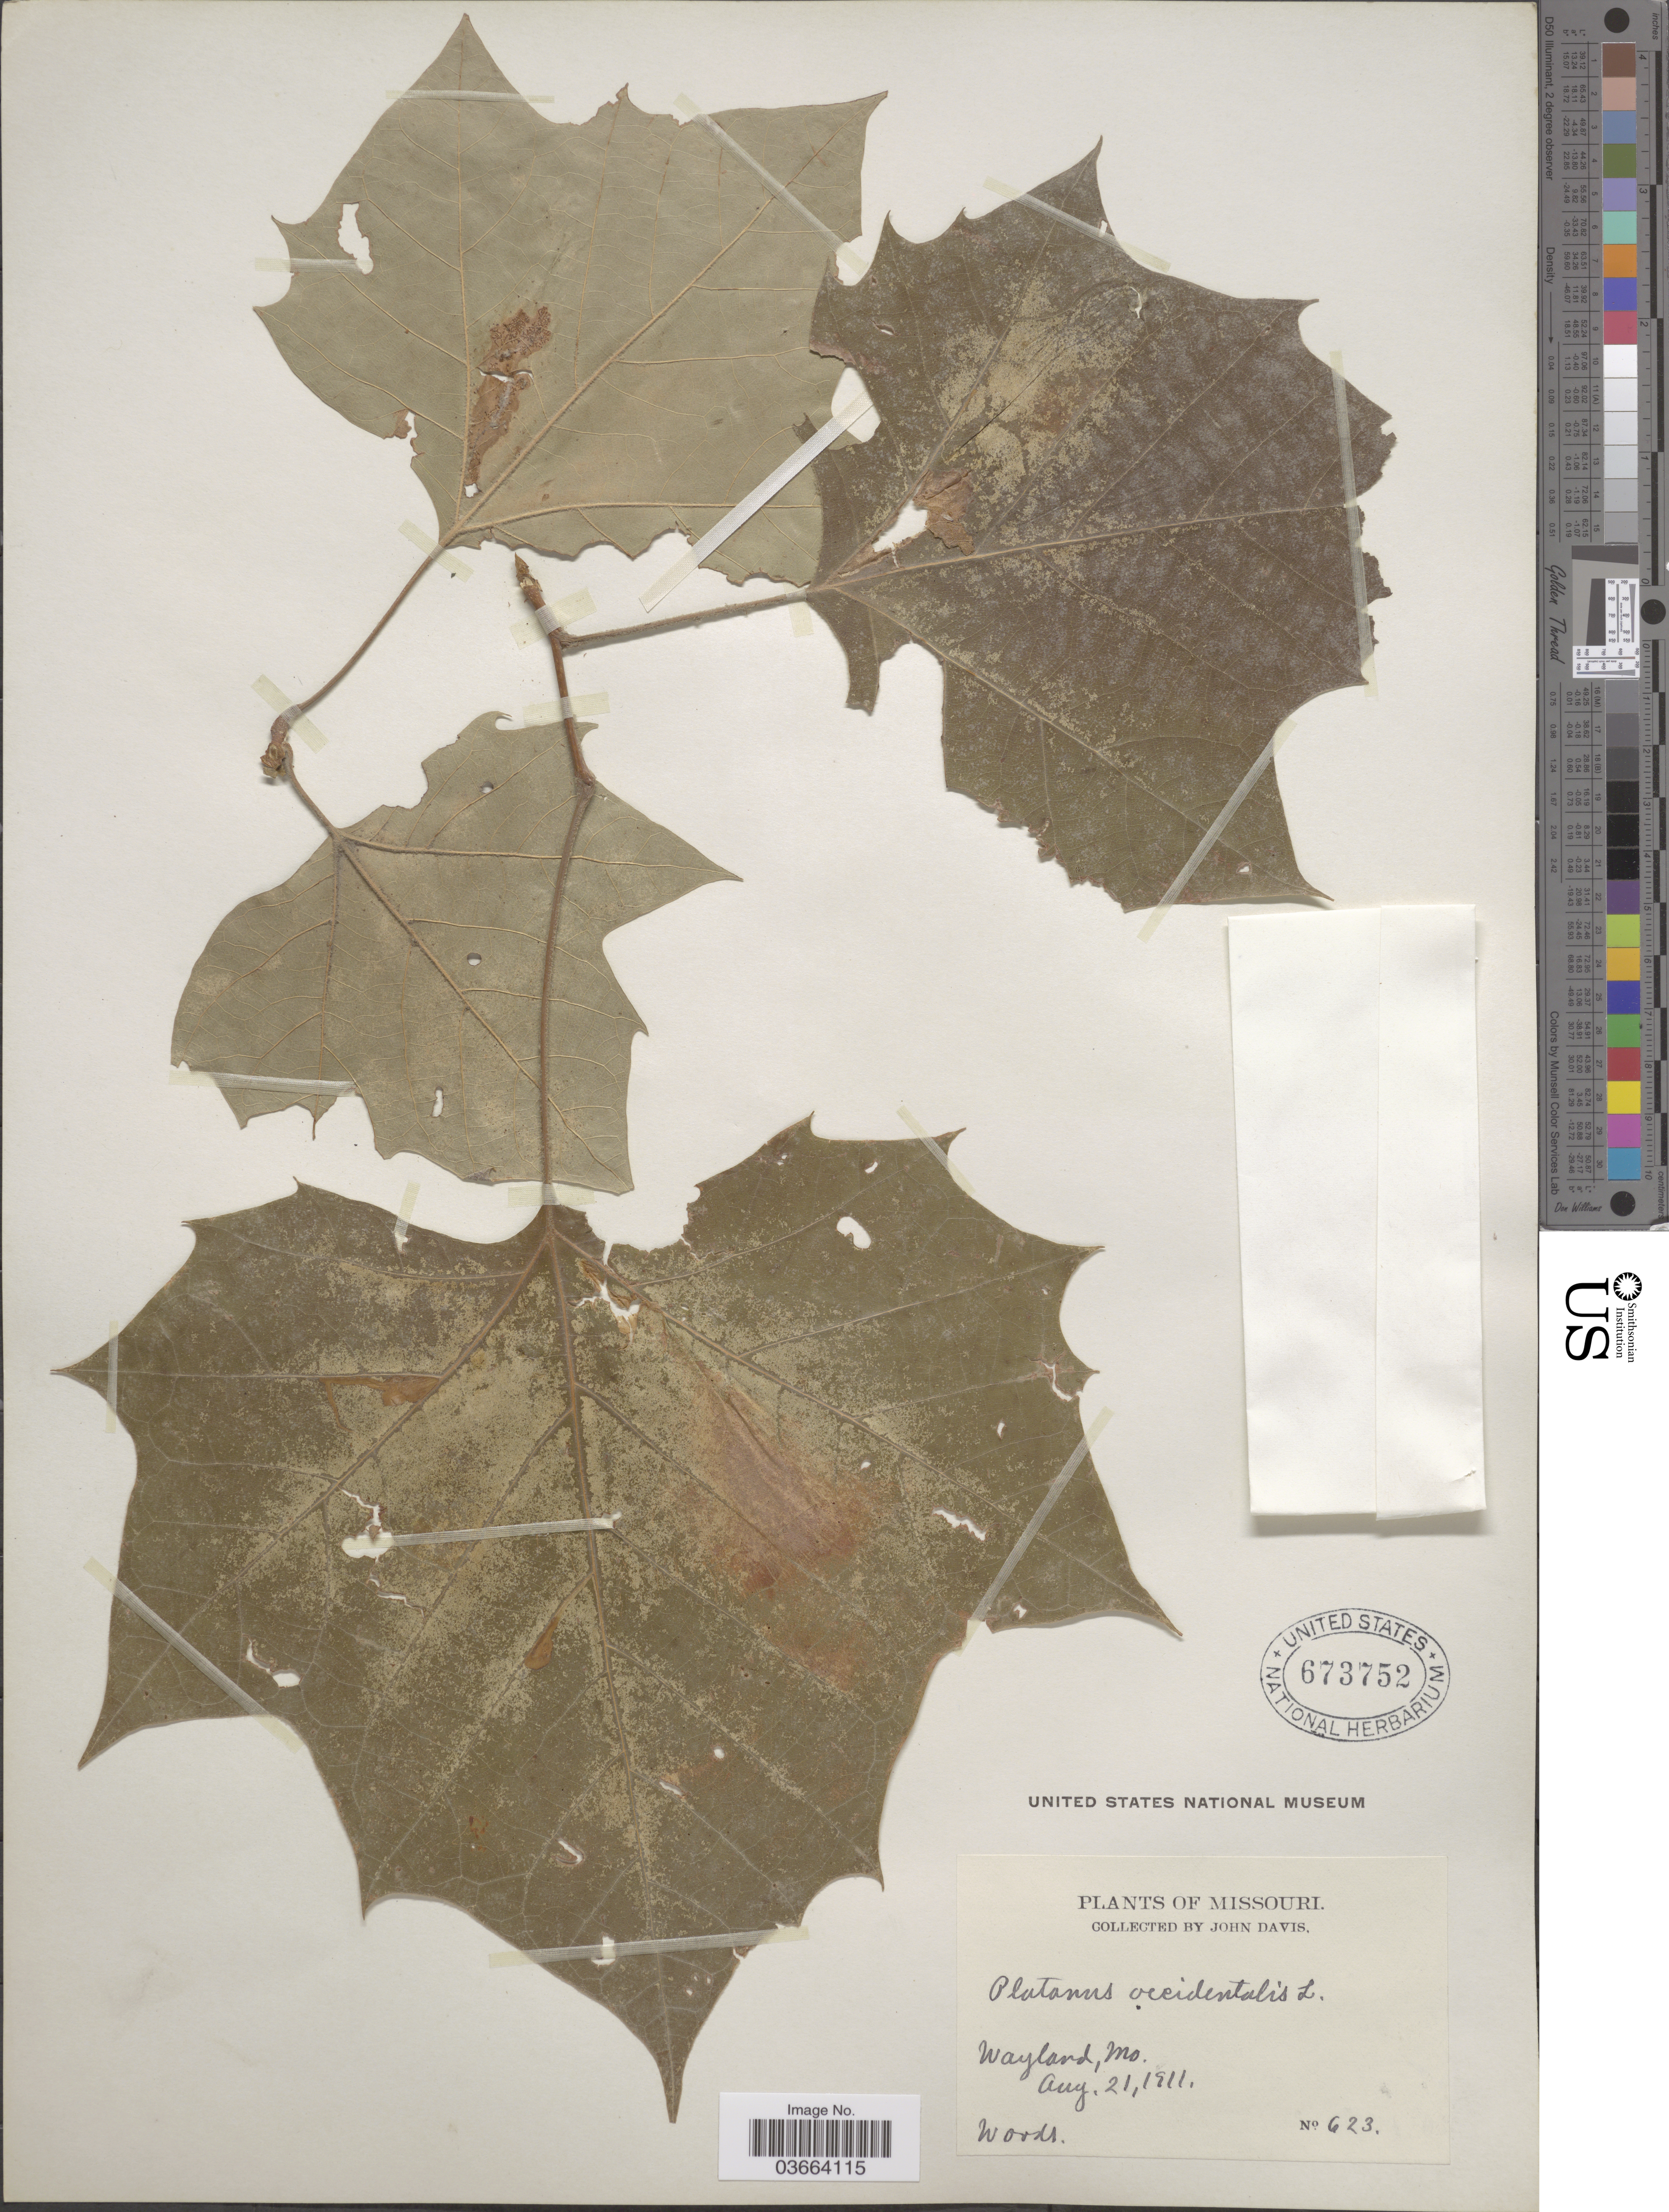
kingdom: Plantae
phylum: Tracheophyta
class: Magnoliopsida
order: Proteales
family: Platanaceae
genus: Platanus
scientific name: Platanus occidentalis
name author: L.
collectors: J. Davis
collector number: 623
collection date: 1911-08-21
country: United States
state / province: Missouri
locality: Wayland. Woods.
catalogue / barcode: US 673752